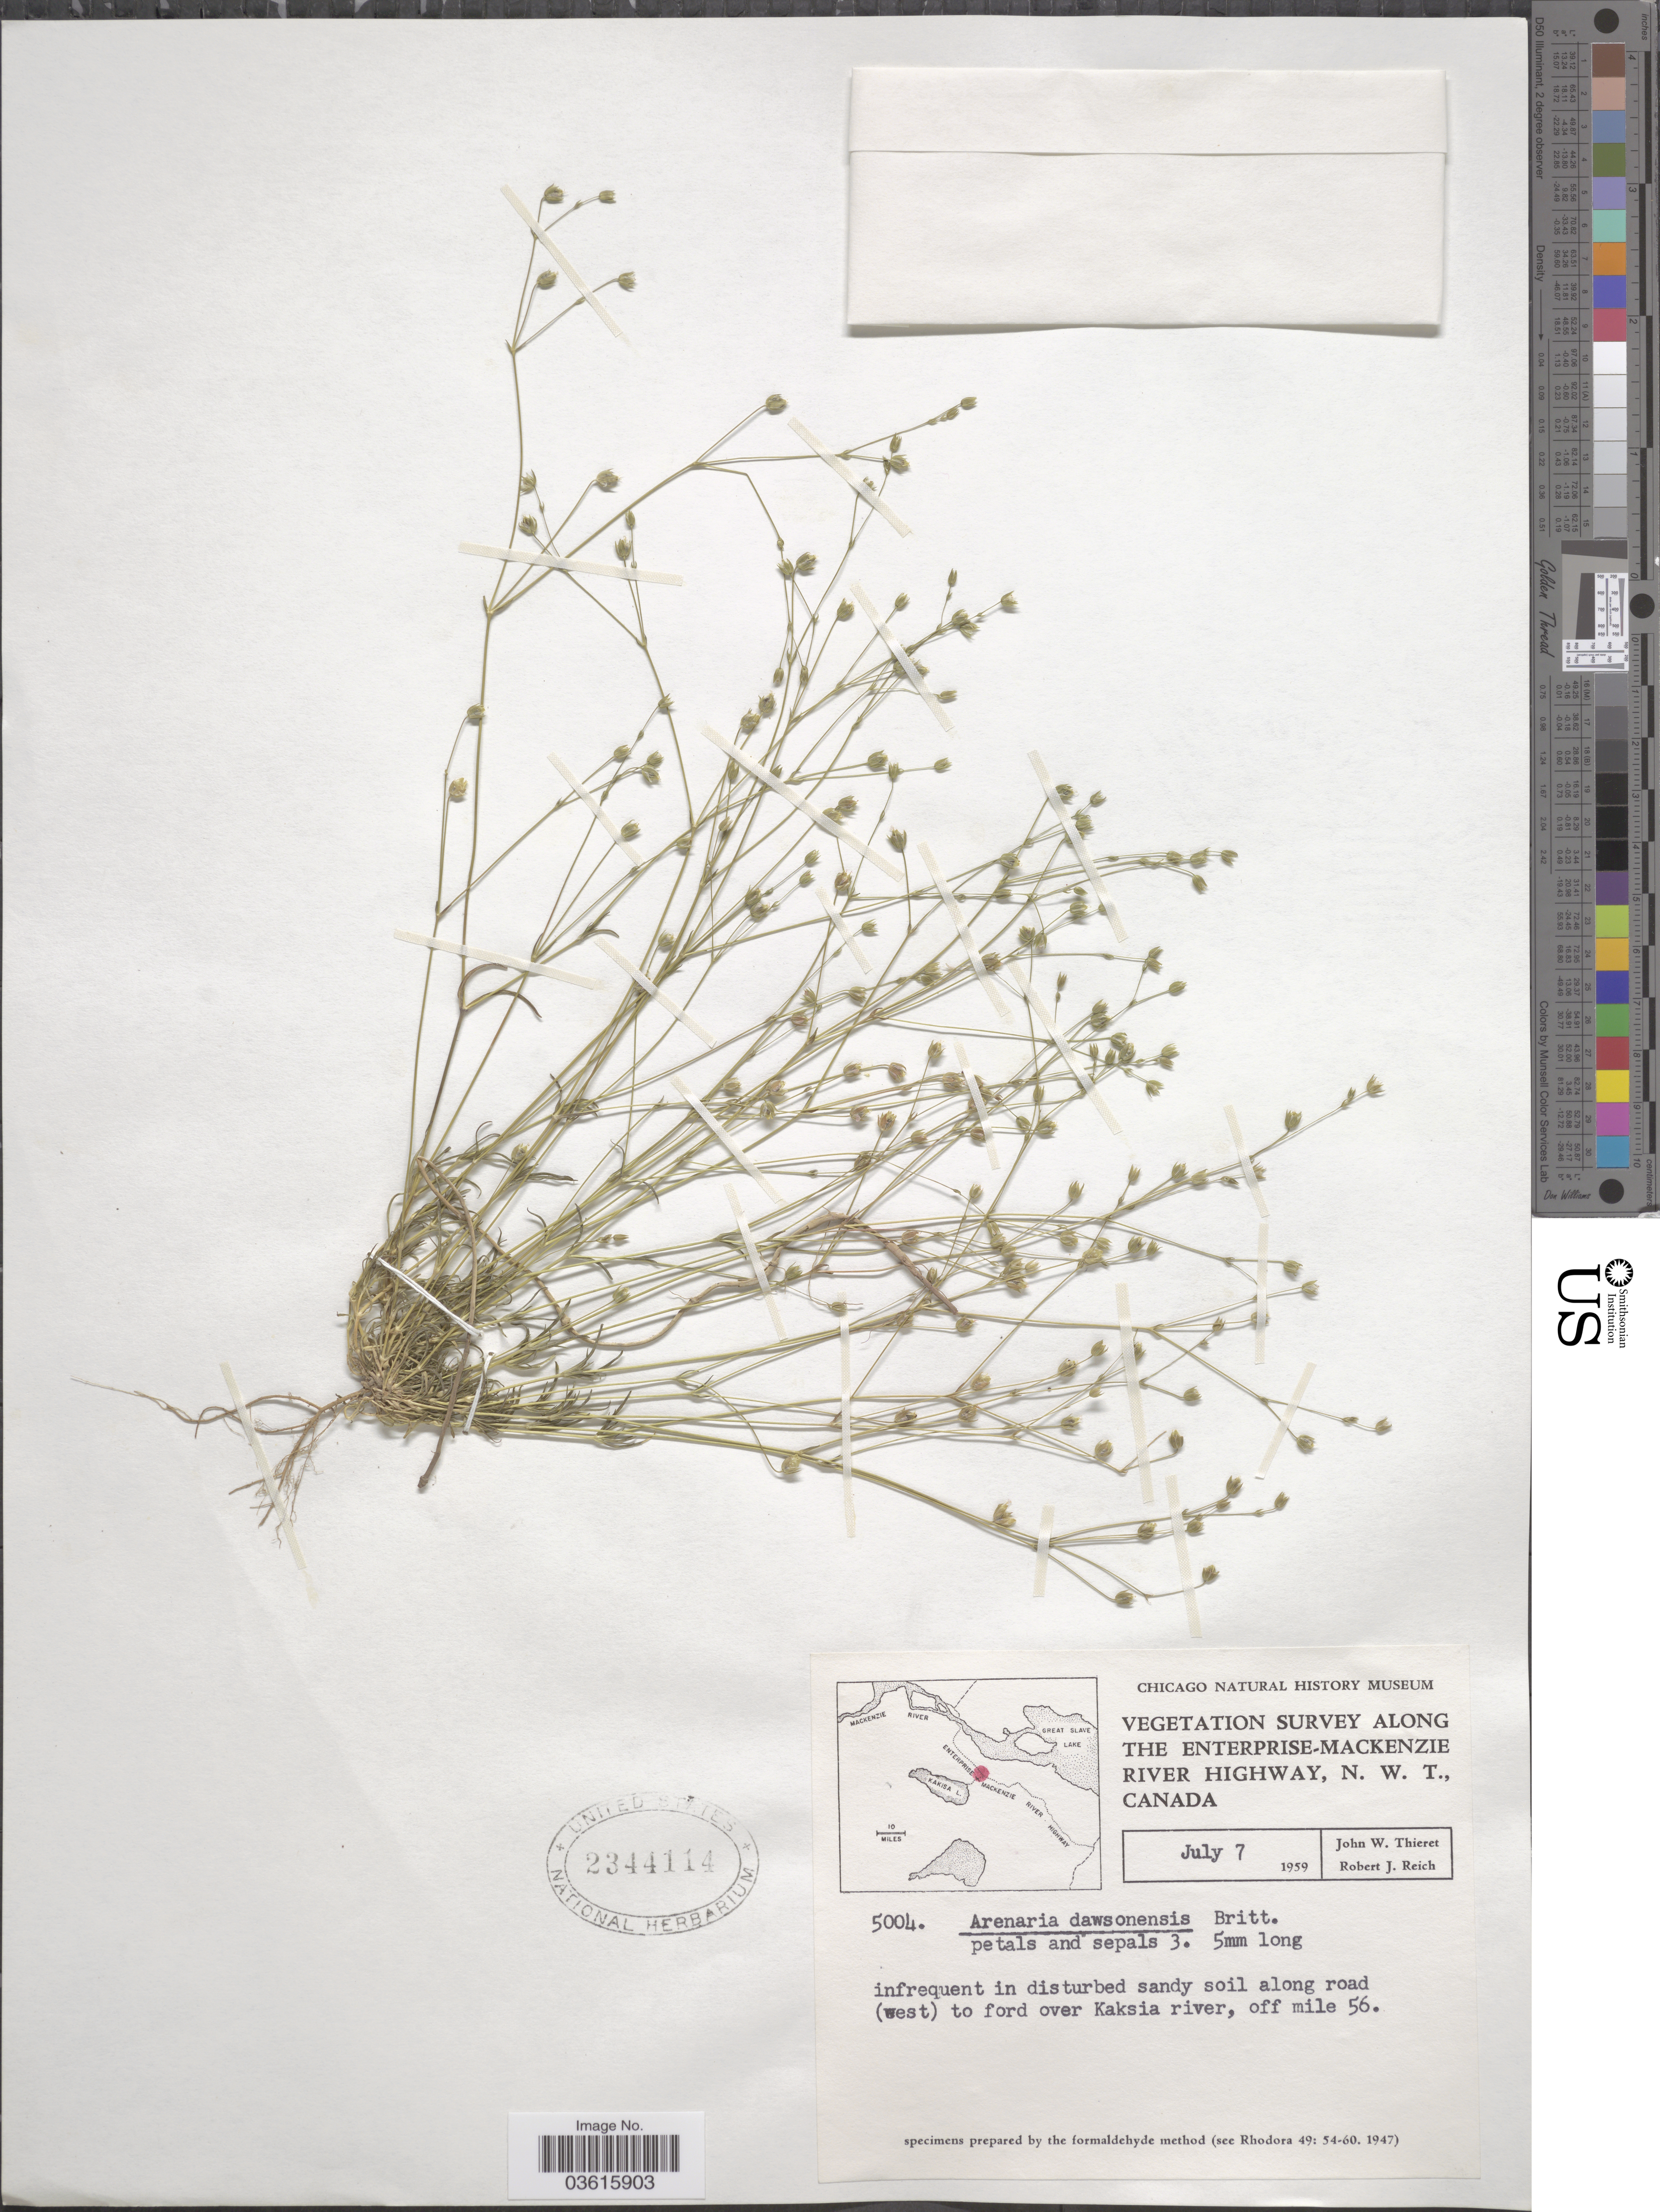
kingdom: Plantae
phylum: Tracheophyta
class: Magnoliopsida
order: Caryophyllales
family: Caryophyllaceae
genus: Minuartia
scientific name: Minuartia dawsonensis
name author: (Britton) House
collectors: J. W. Thieret & R. Reich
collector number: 5004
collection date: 1959-07-07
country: Canada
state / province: Northwest Territories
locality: Vegetation Survey along the Enterprise-Mackenzie River Highway. Along road (west) to ford over Kaksia river, off mile 56.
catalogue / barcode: US 2344114